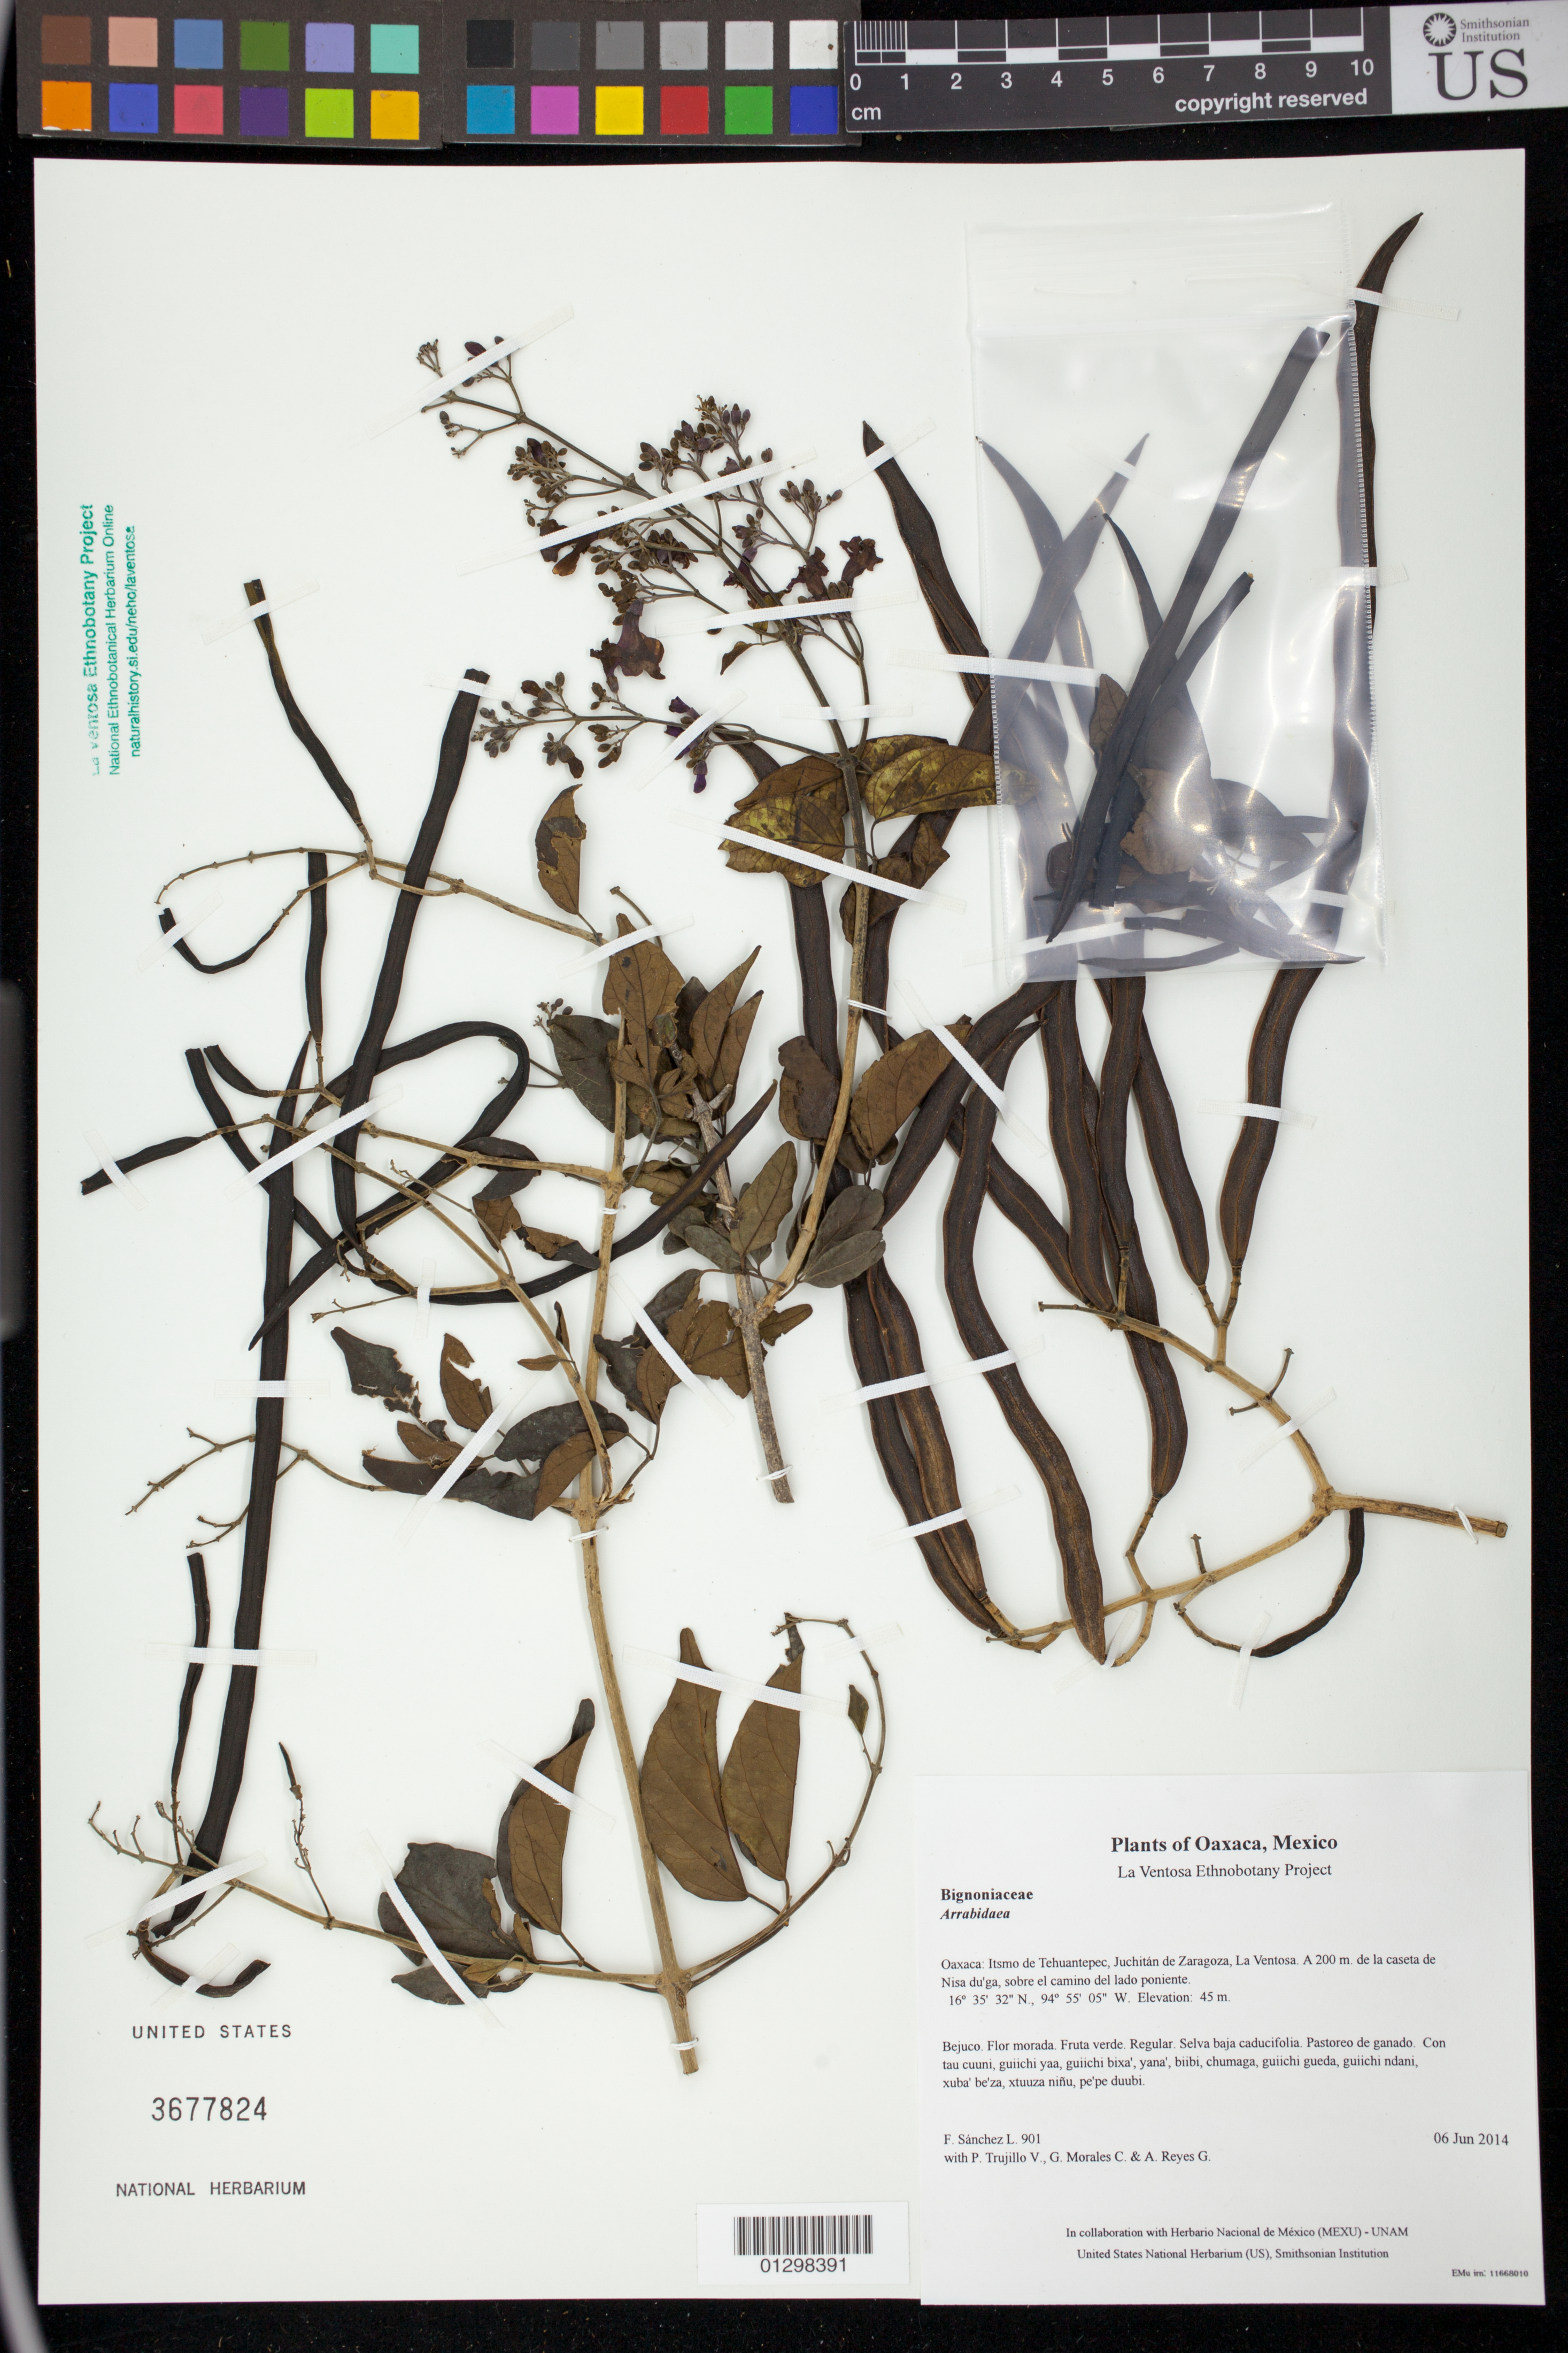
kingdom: Plantae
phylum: Tracheophyta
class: Magnoliopsida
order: Lamiales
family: Bignoniaceae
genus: Fridericia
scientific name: Fridericia floribunda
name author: (Kunth) L.G. Lohmann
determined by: Strong, M. T., (US), Smithsonian Institution - National Museum of Natural History (UNITED STATES)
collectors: F. Sánchez L., P. Trujillo V., G. Morales C. & A. Reyes G.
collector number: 901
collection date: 2014-06-06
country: Mexico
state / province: Oaxaca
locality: Itsmo de Tehuantepec, Juchitán de Zaragoza, La Ventosa. A 200 m. de la caseta de Nisa du'ga, sobre el camino del lado poniente.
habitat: Selva baja caducifolia. Pastoreo de ganado.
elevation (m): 45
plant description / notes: JEBOT, MEXU, SERO, US; Luba'. Guie' nagu. Cuaananaxhi naga'. Nuu.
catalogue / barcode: US 3677824